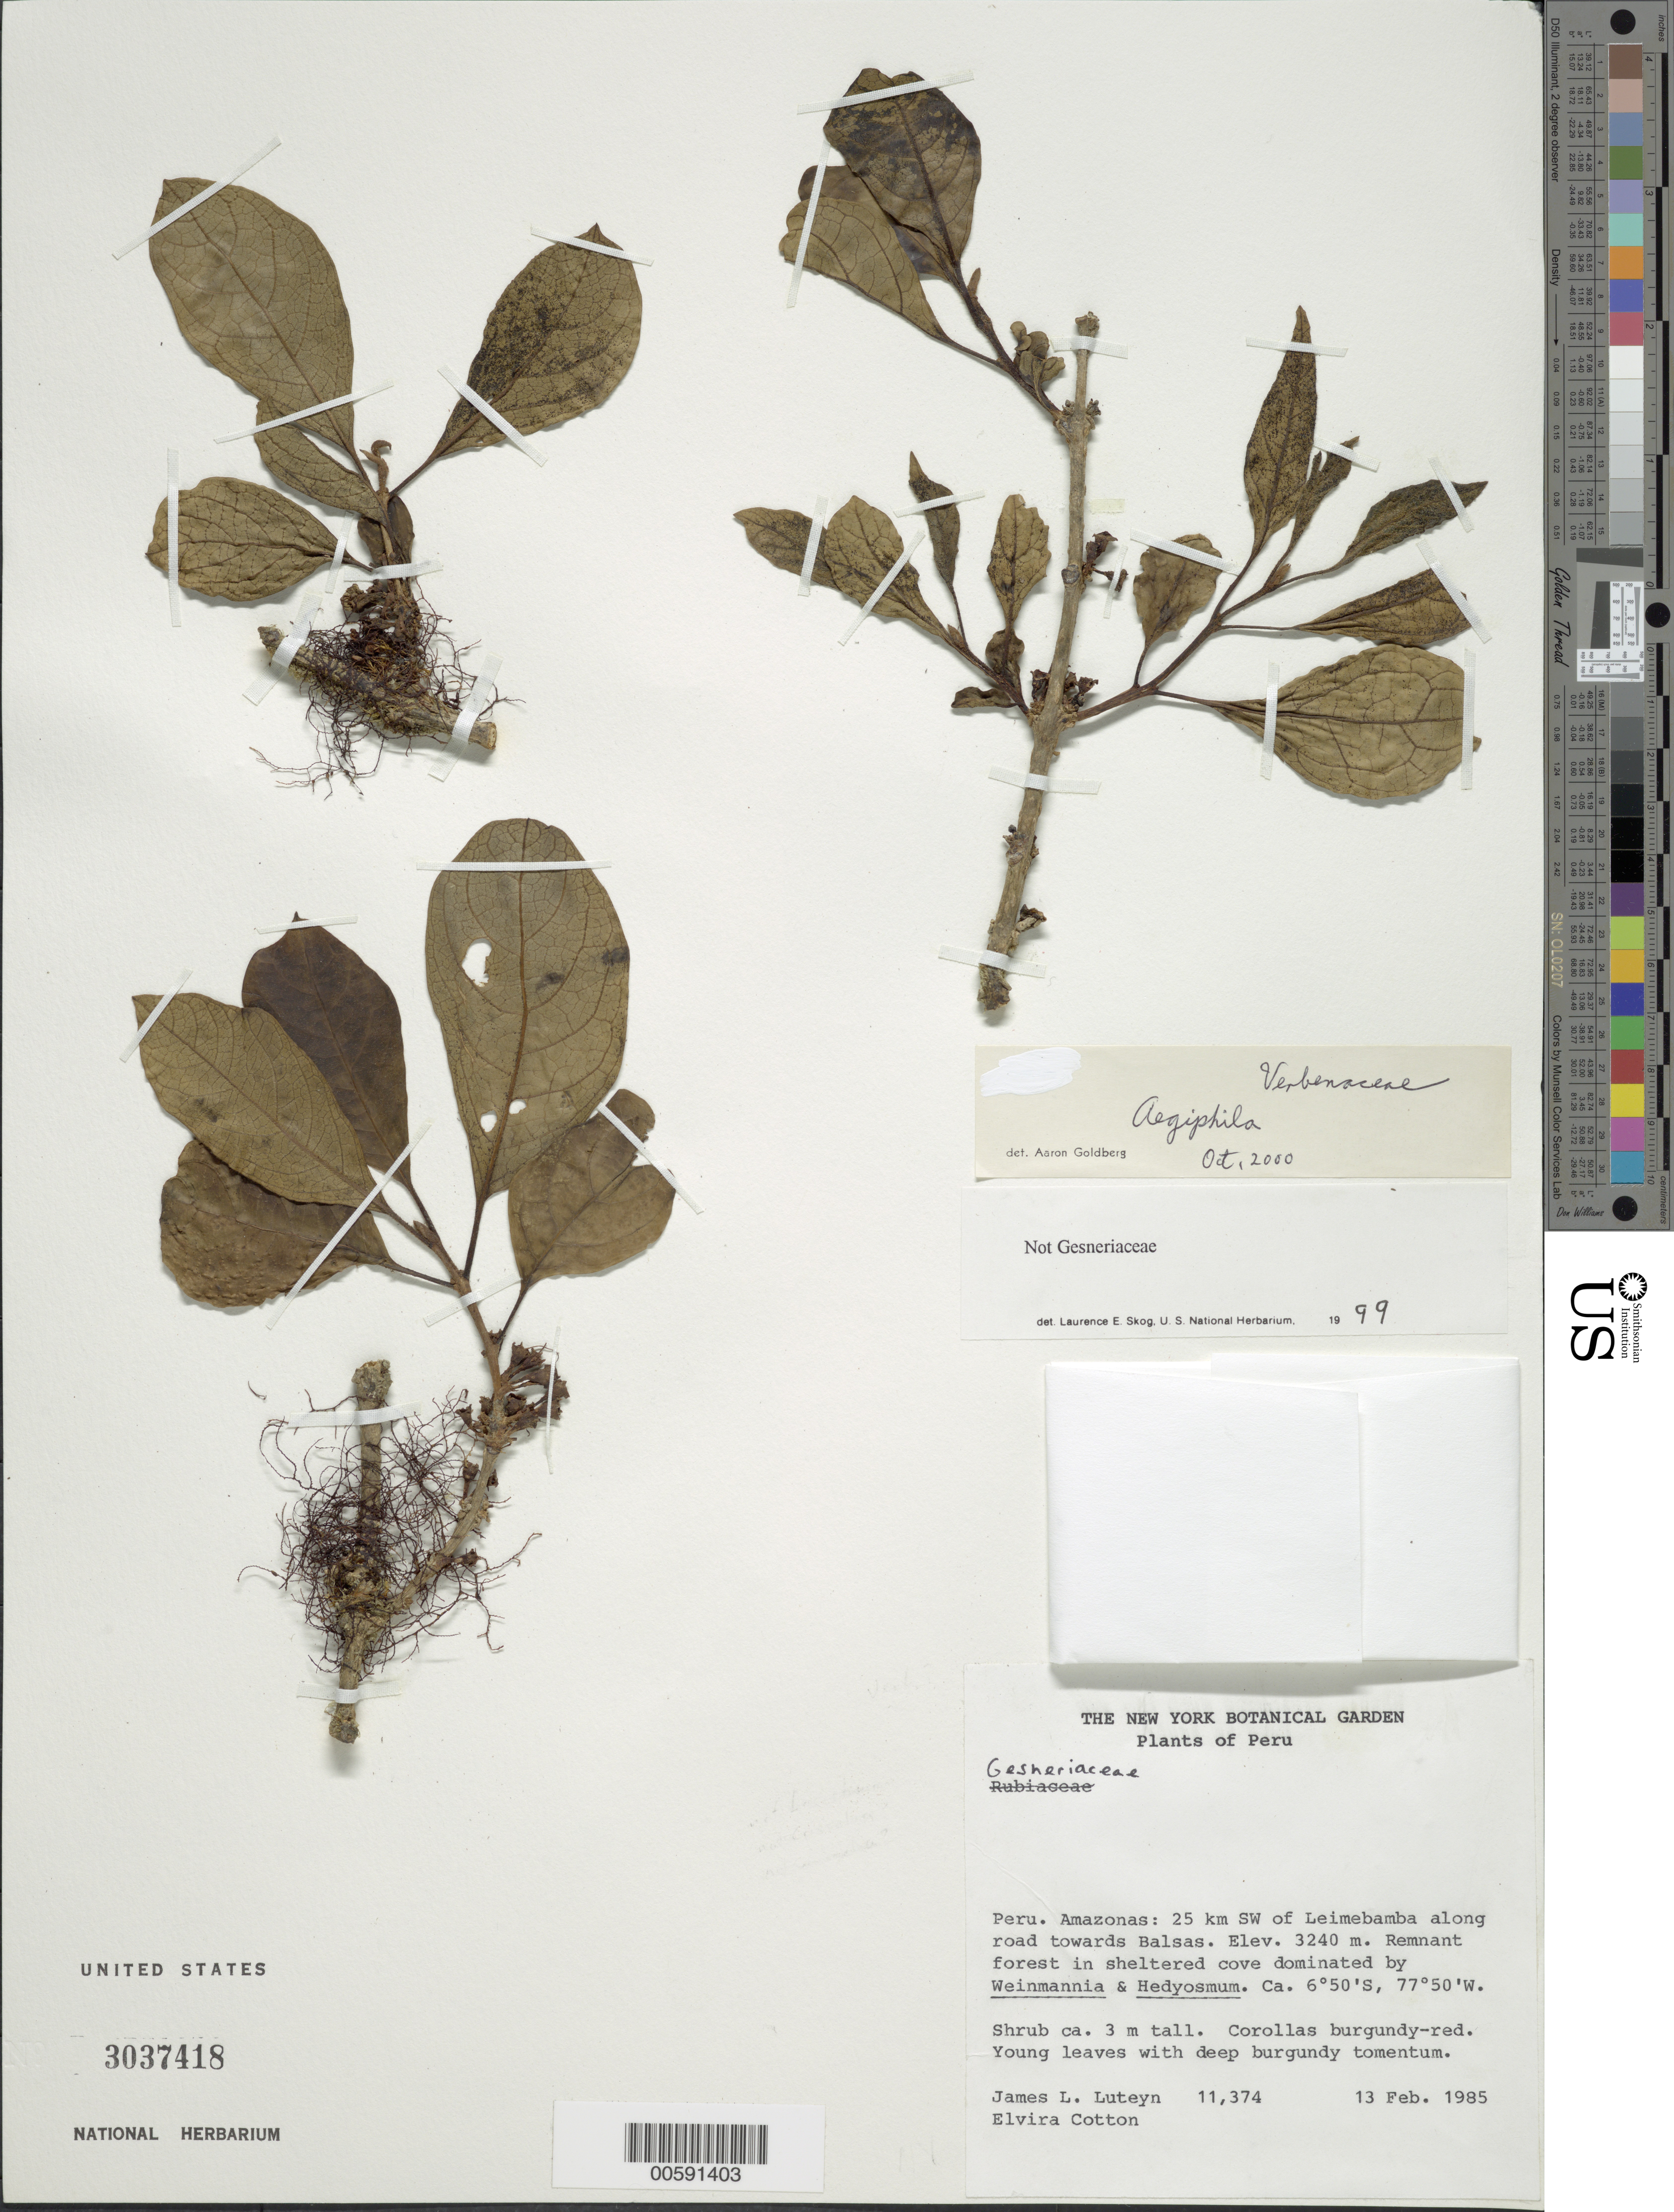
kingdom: Plantae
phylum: Tracheophyta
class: Magnoliopsida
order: Lamiales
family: Lamiaceae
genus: Aegiphila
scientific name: Aegiphila sp.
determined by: Goldberg, Aaron, (US), NMNH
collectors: J. L. Luteyn & E. Cotton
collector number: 11374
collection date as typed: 13 Feb 1985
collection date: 1985-02-13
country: Peru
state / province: Amazonas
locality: SW of Leimebamba along road to Balsas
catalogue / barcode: US 3037418